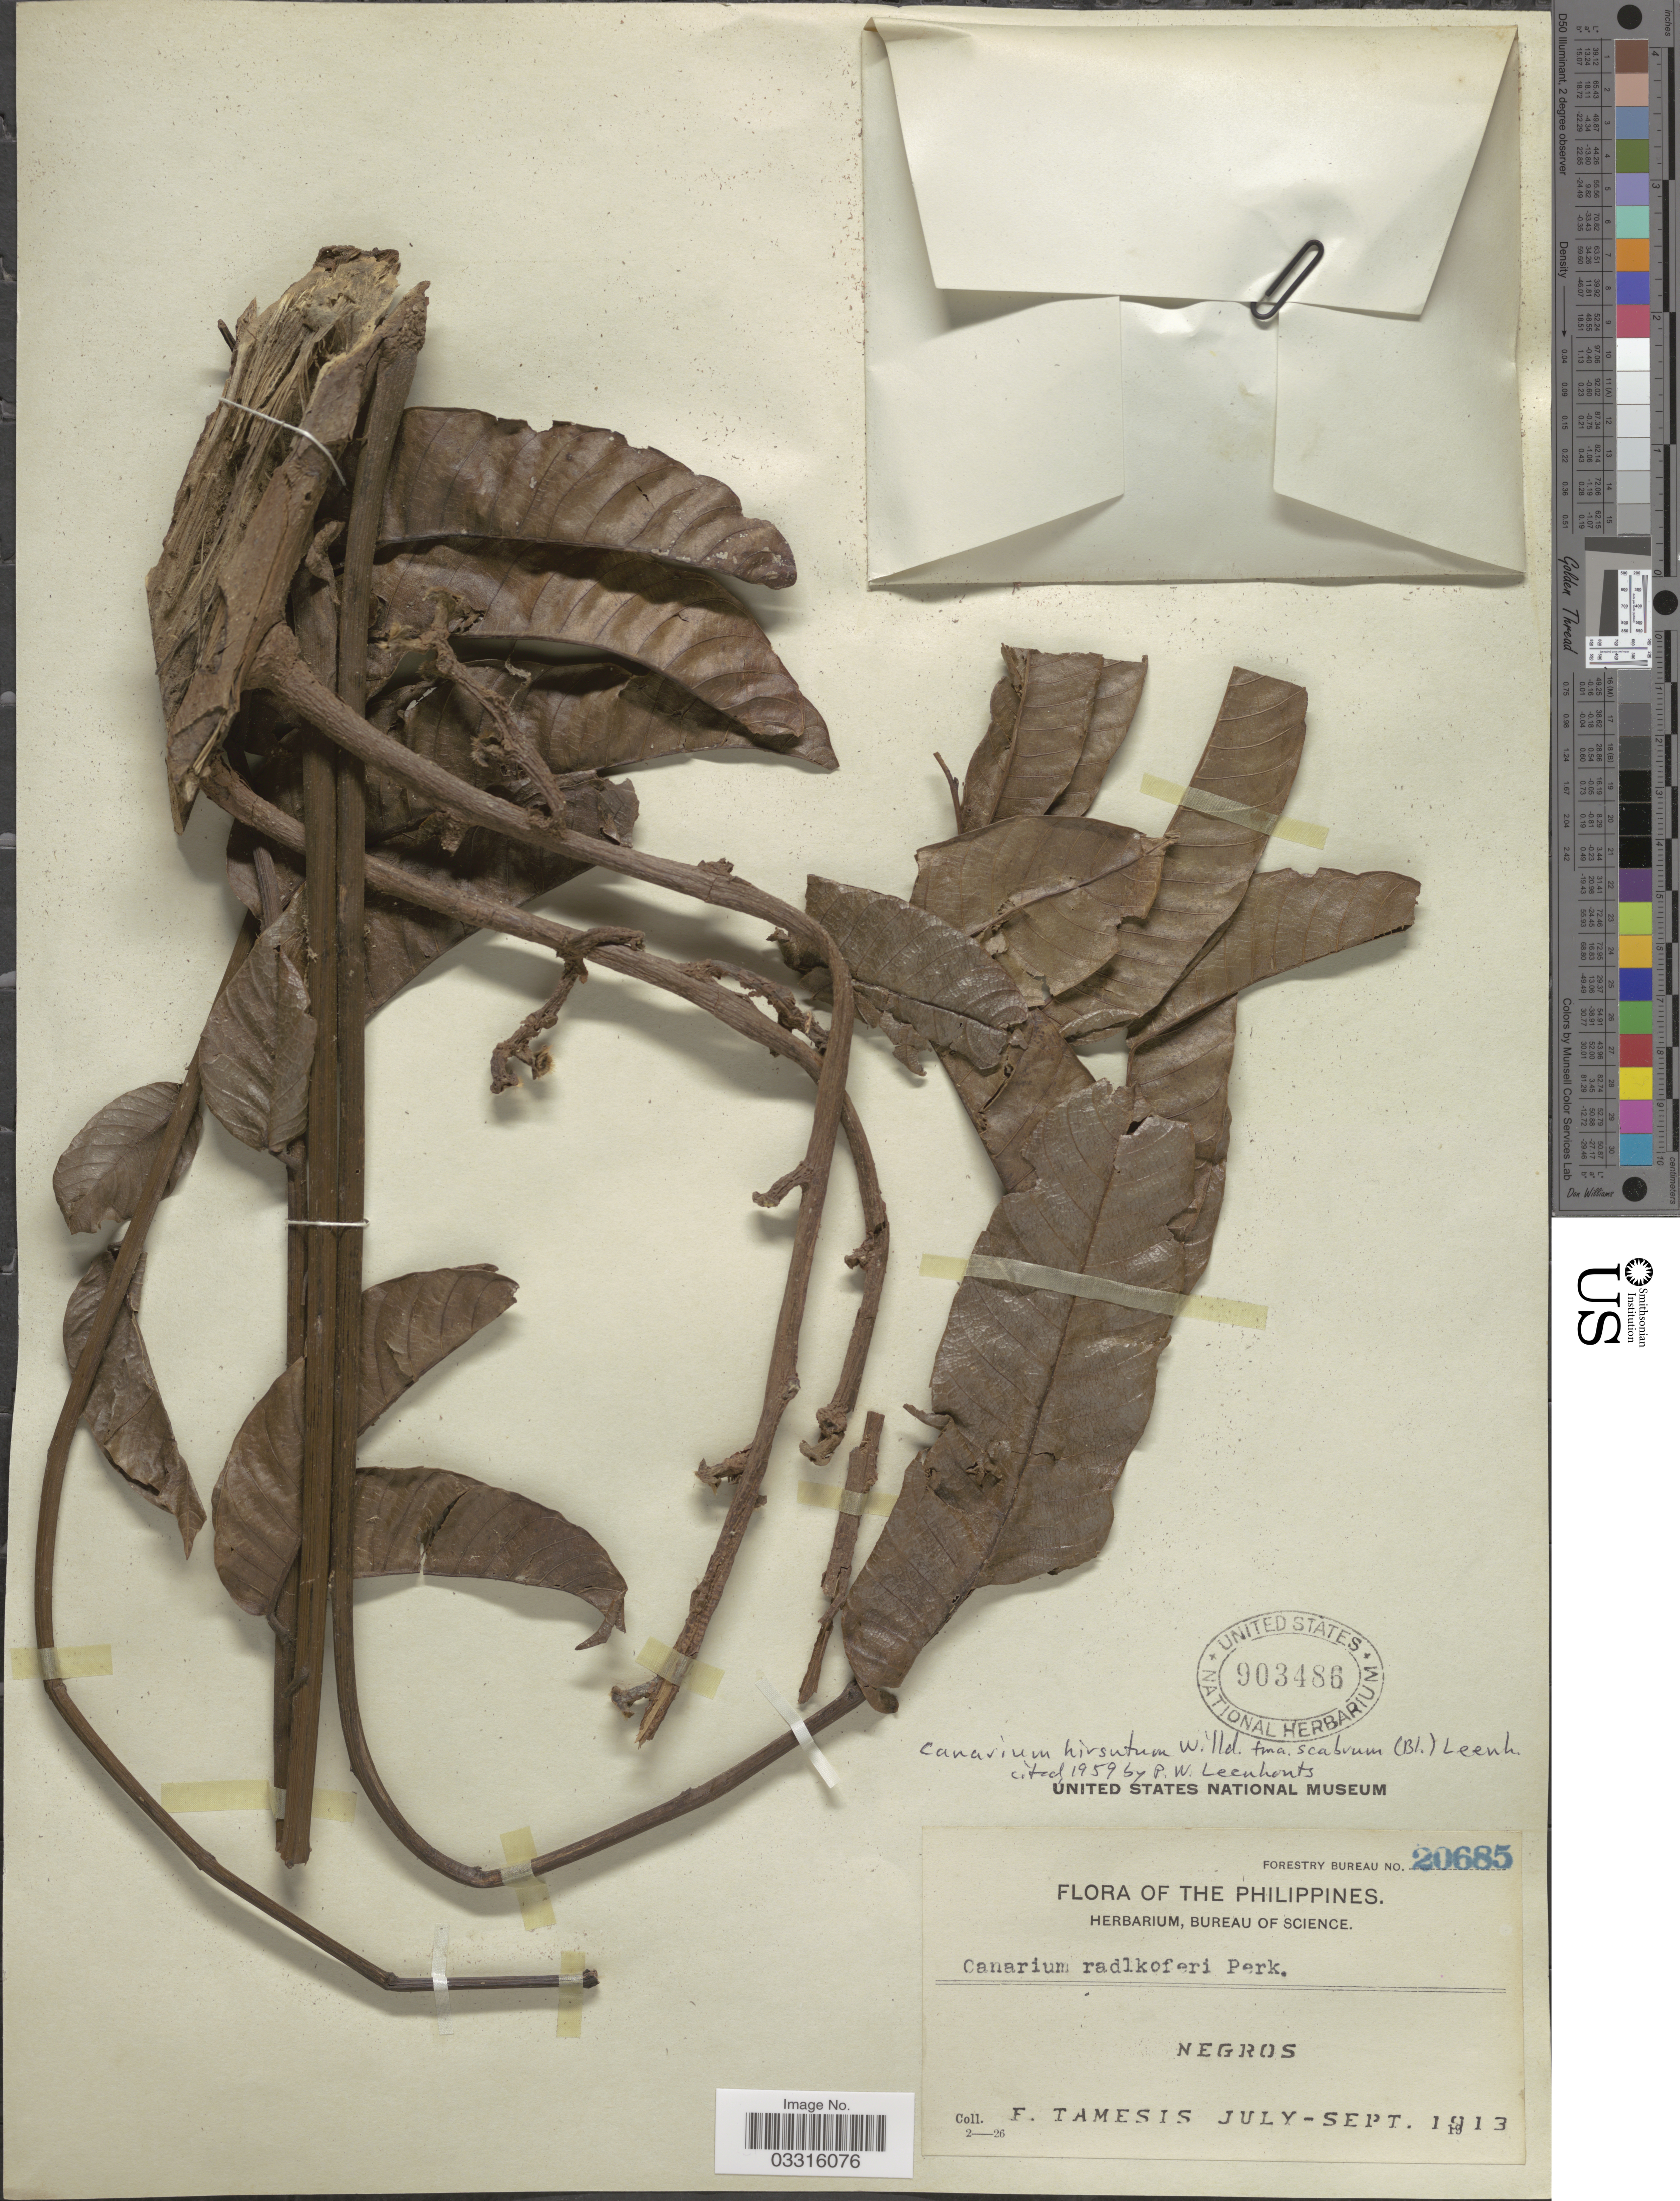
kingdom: Plantae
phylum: Tracheophyta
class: Magnoliopsida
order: Sapindales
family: Burseraceae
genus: Canarium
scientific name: Canarium hirsutum f. scabrum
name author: (Blume) Leenh.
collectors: F. Tamesis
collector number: Forestry Bureau 20685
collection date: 1913-07/1913-09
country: Philippines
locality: Negros.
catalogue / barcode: US 903486